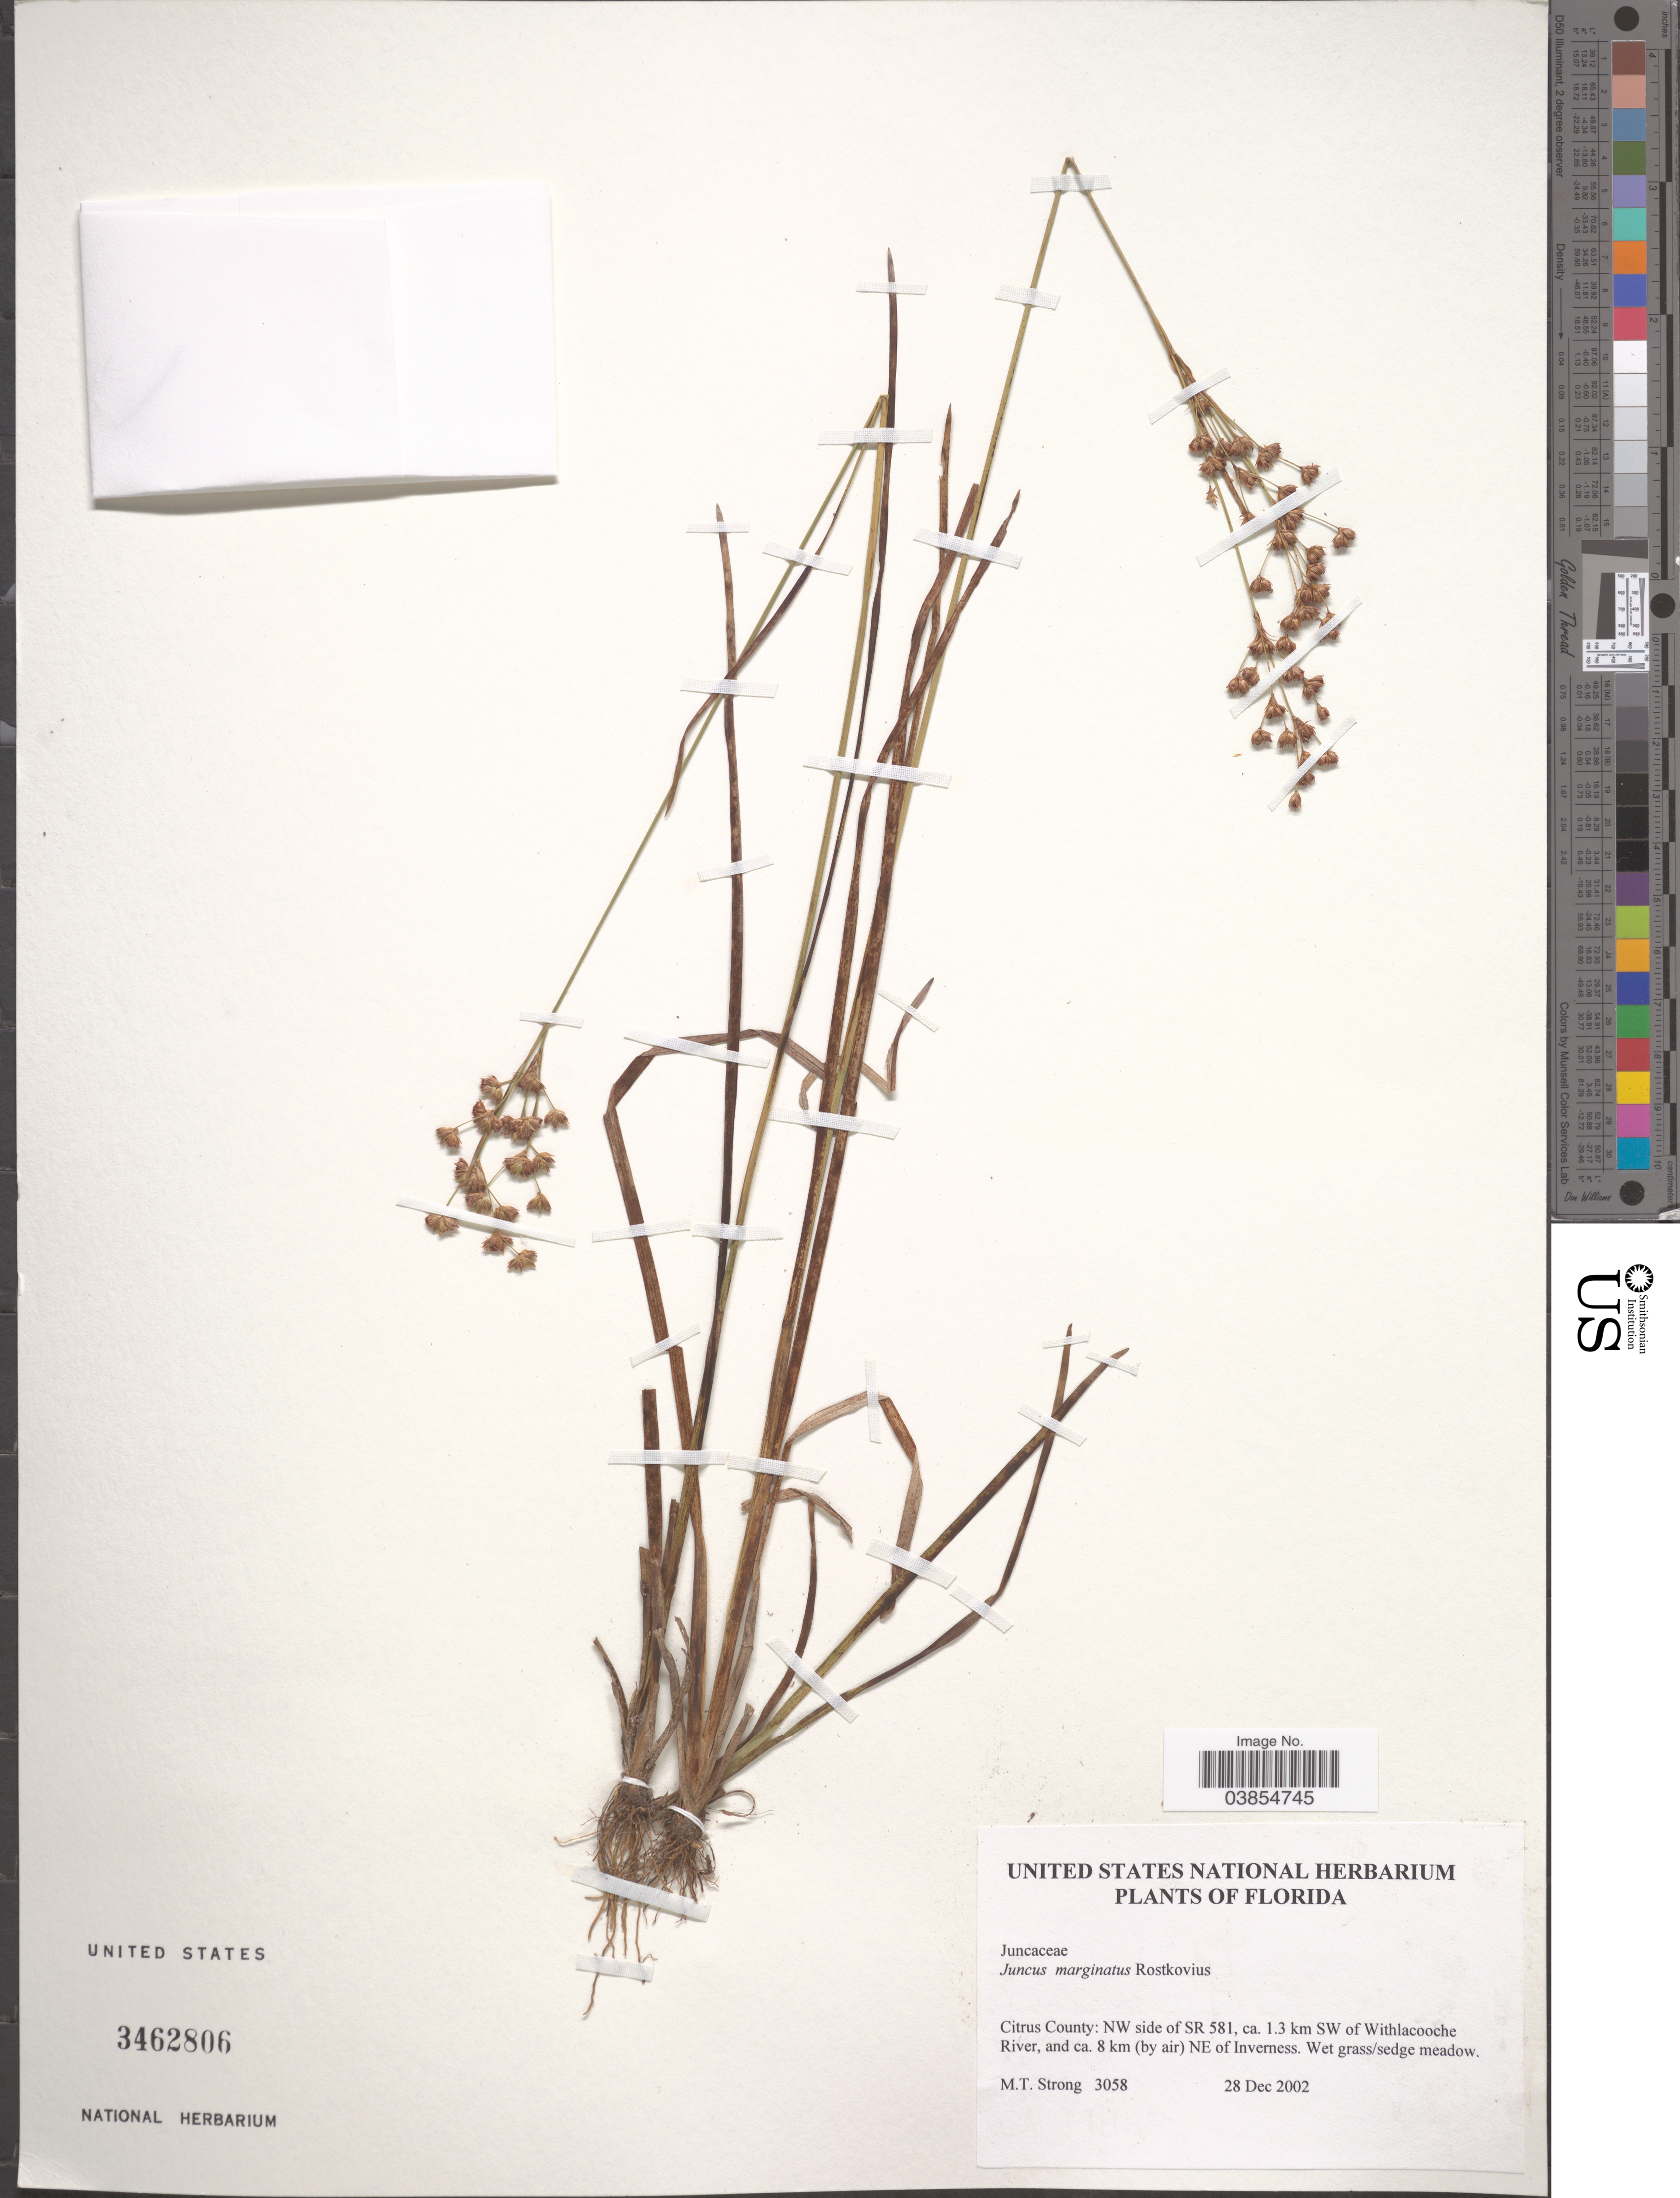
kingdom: Plantae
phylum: Tracheophyta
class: Liliopsida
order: Poales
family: Juncaceae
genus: Juncus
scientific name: Juncus marginatus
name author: Rostk.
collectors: M. T. Strong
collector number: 3058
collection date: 2002-12-28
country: United States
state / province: Florida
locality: Citrus County: NW side of SR 581, ca. 1.3 km SW of Withlacooche River, and ca. 8 km (by air) NE of Inverness.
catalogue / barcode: US 3462806